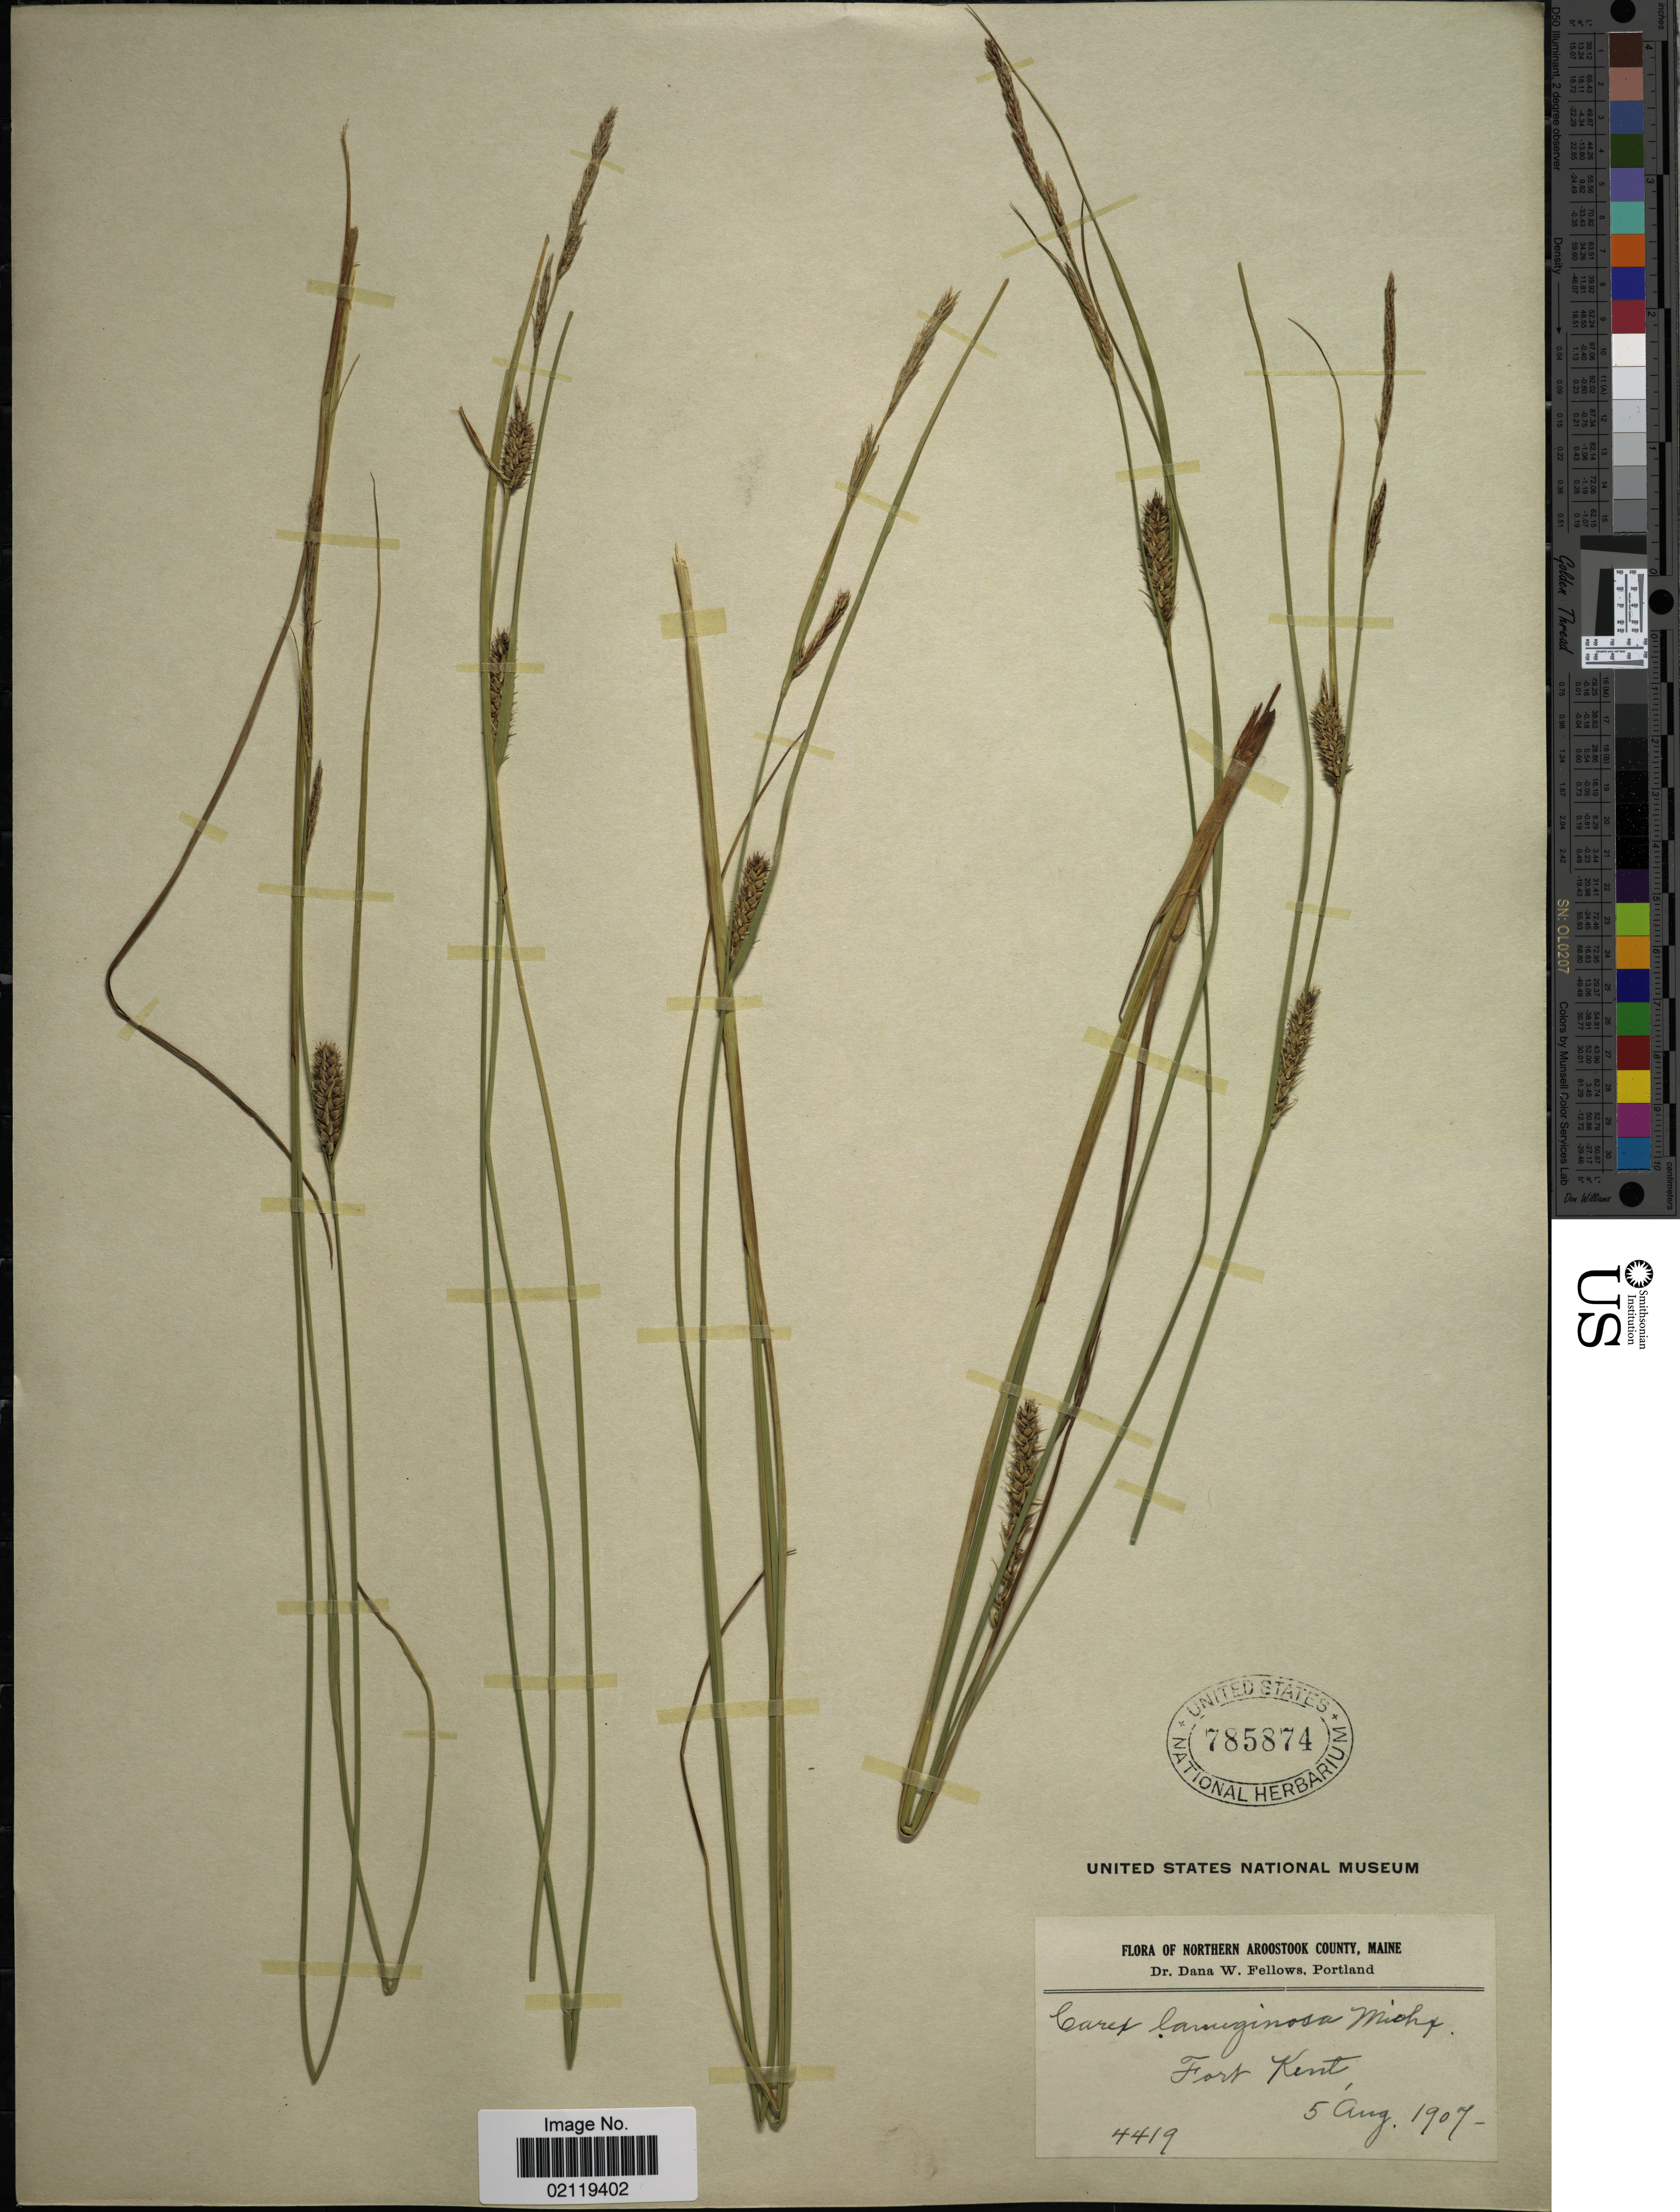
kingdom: Plantae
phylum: Tracheophyta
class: Liliopsida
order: Poales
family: Cyperaceae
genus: Carex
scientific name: Carex pellita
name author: Muhl. ex Willd.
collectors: D. W. Fellows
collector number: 4419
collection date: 1907-08-05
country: United States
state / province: Maine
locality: Northern Aroostook County. Fort Kent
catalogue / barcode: US 785874